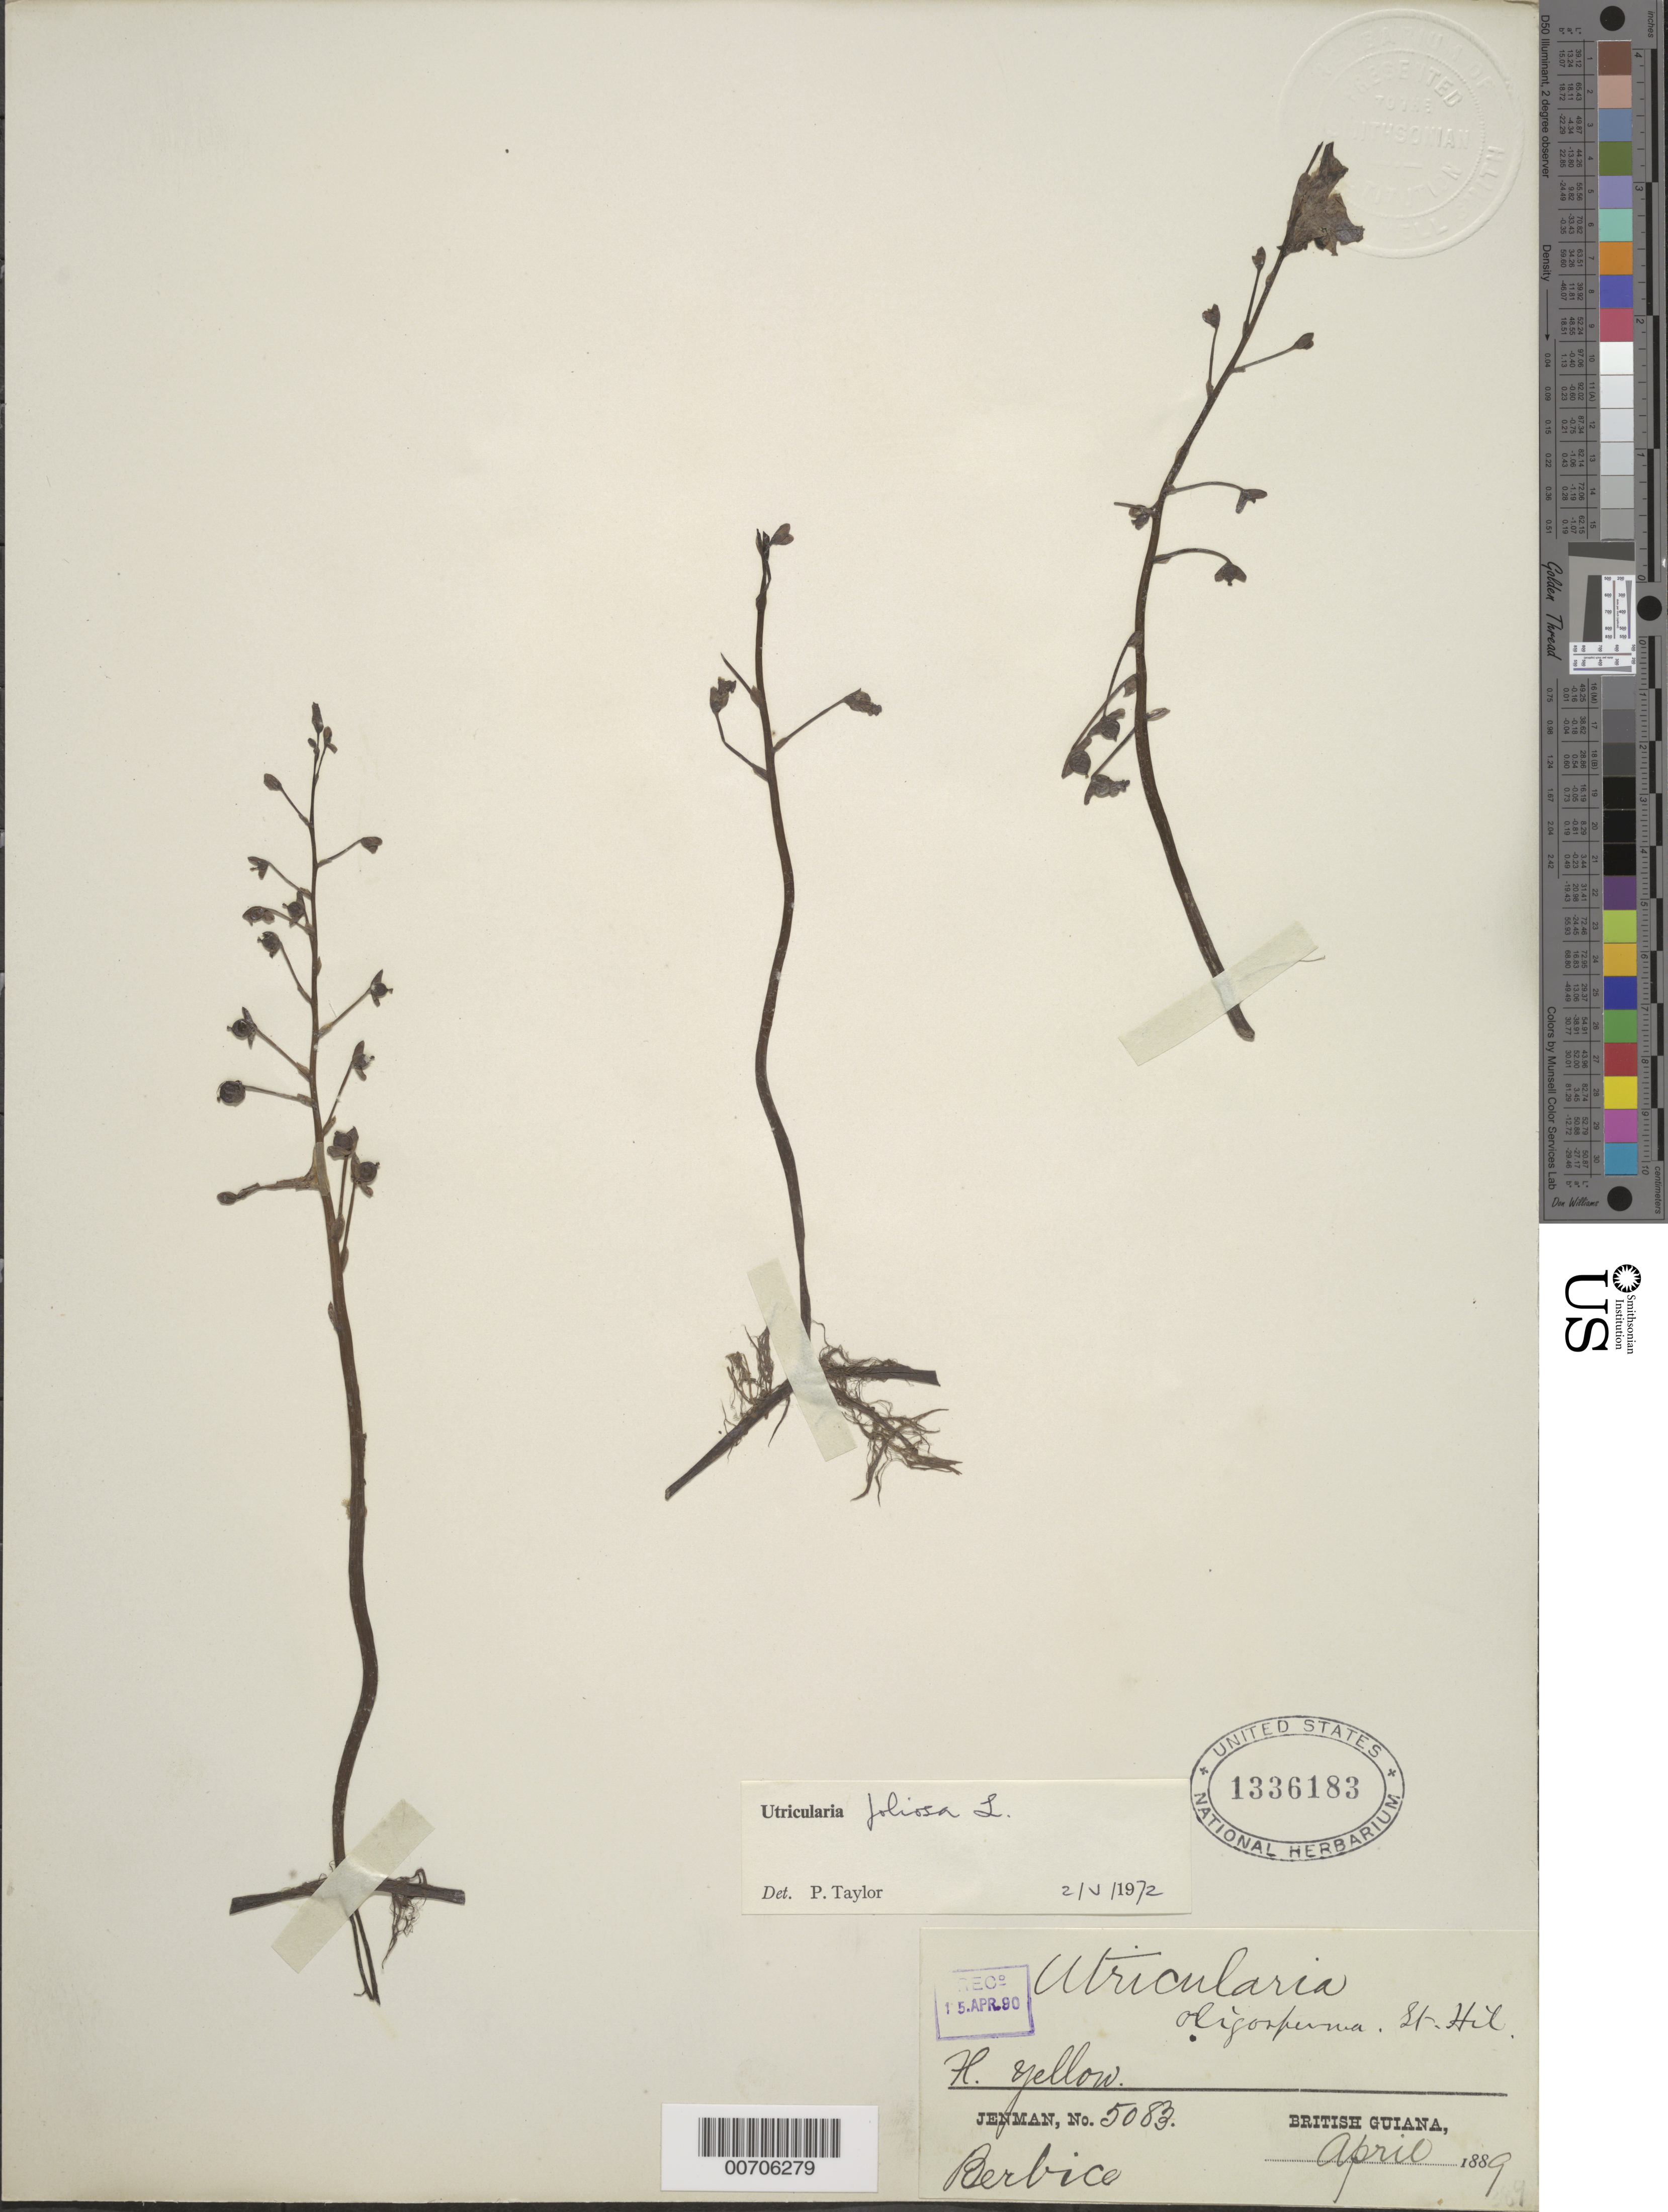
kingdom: Plantae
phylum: Tracheophyta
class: Magnoliopsida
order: Lamiales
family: Lentibulariaceae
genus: Utricularia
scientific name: Utricularia foliosa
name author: L.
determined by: Taylor, P.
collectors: G. S. Jenman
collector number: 5083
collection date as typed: April 1889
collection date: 1889-04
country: Guyana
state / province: Mahaica-Berbice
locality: Berbice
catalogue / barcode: US 1336183